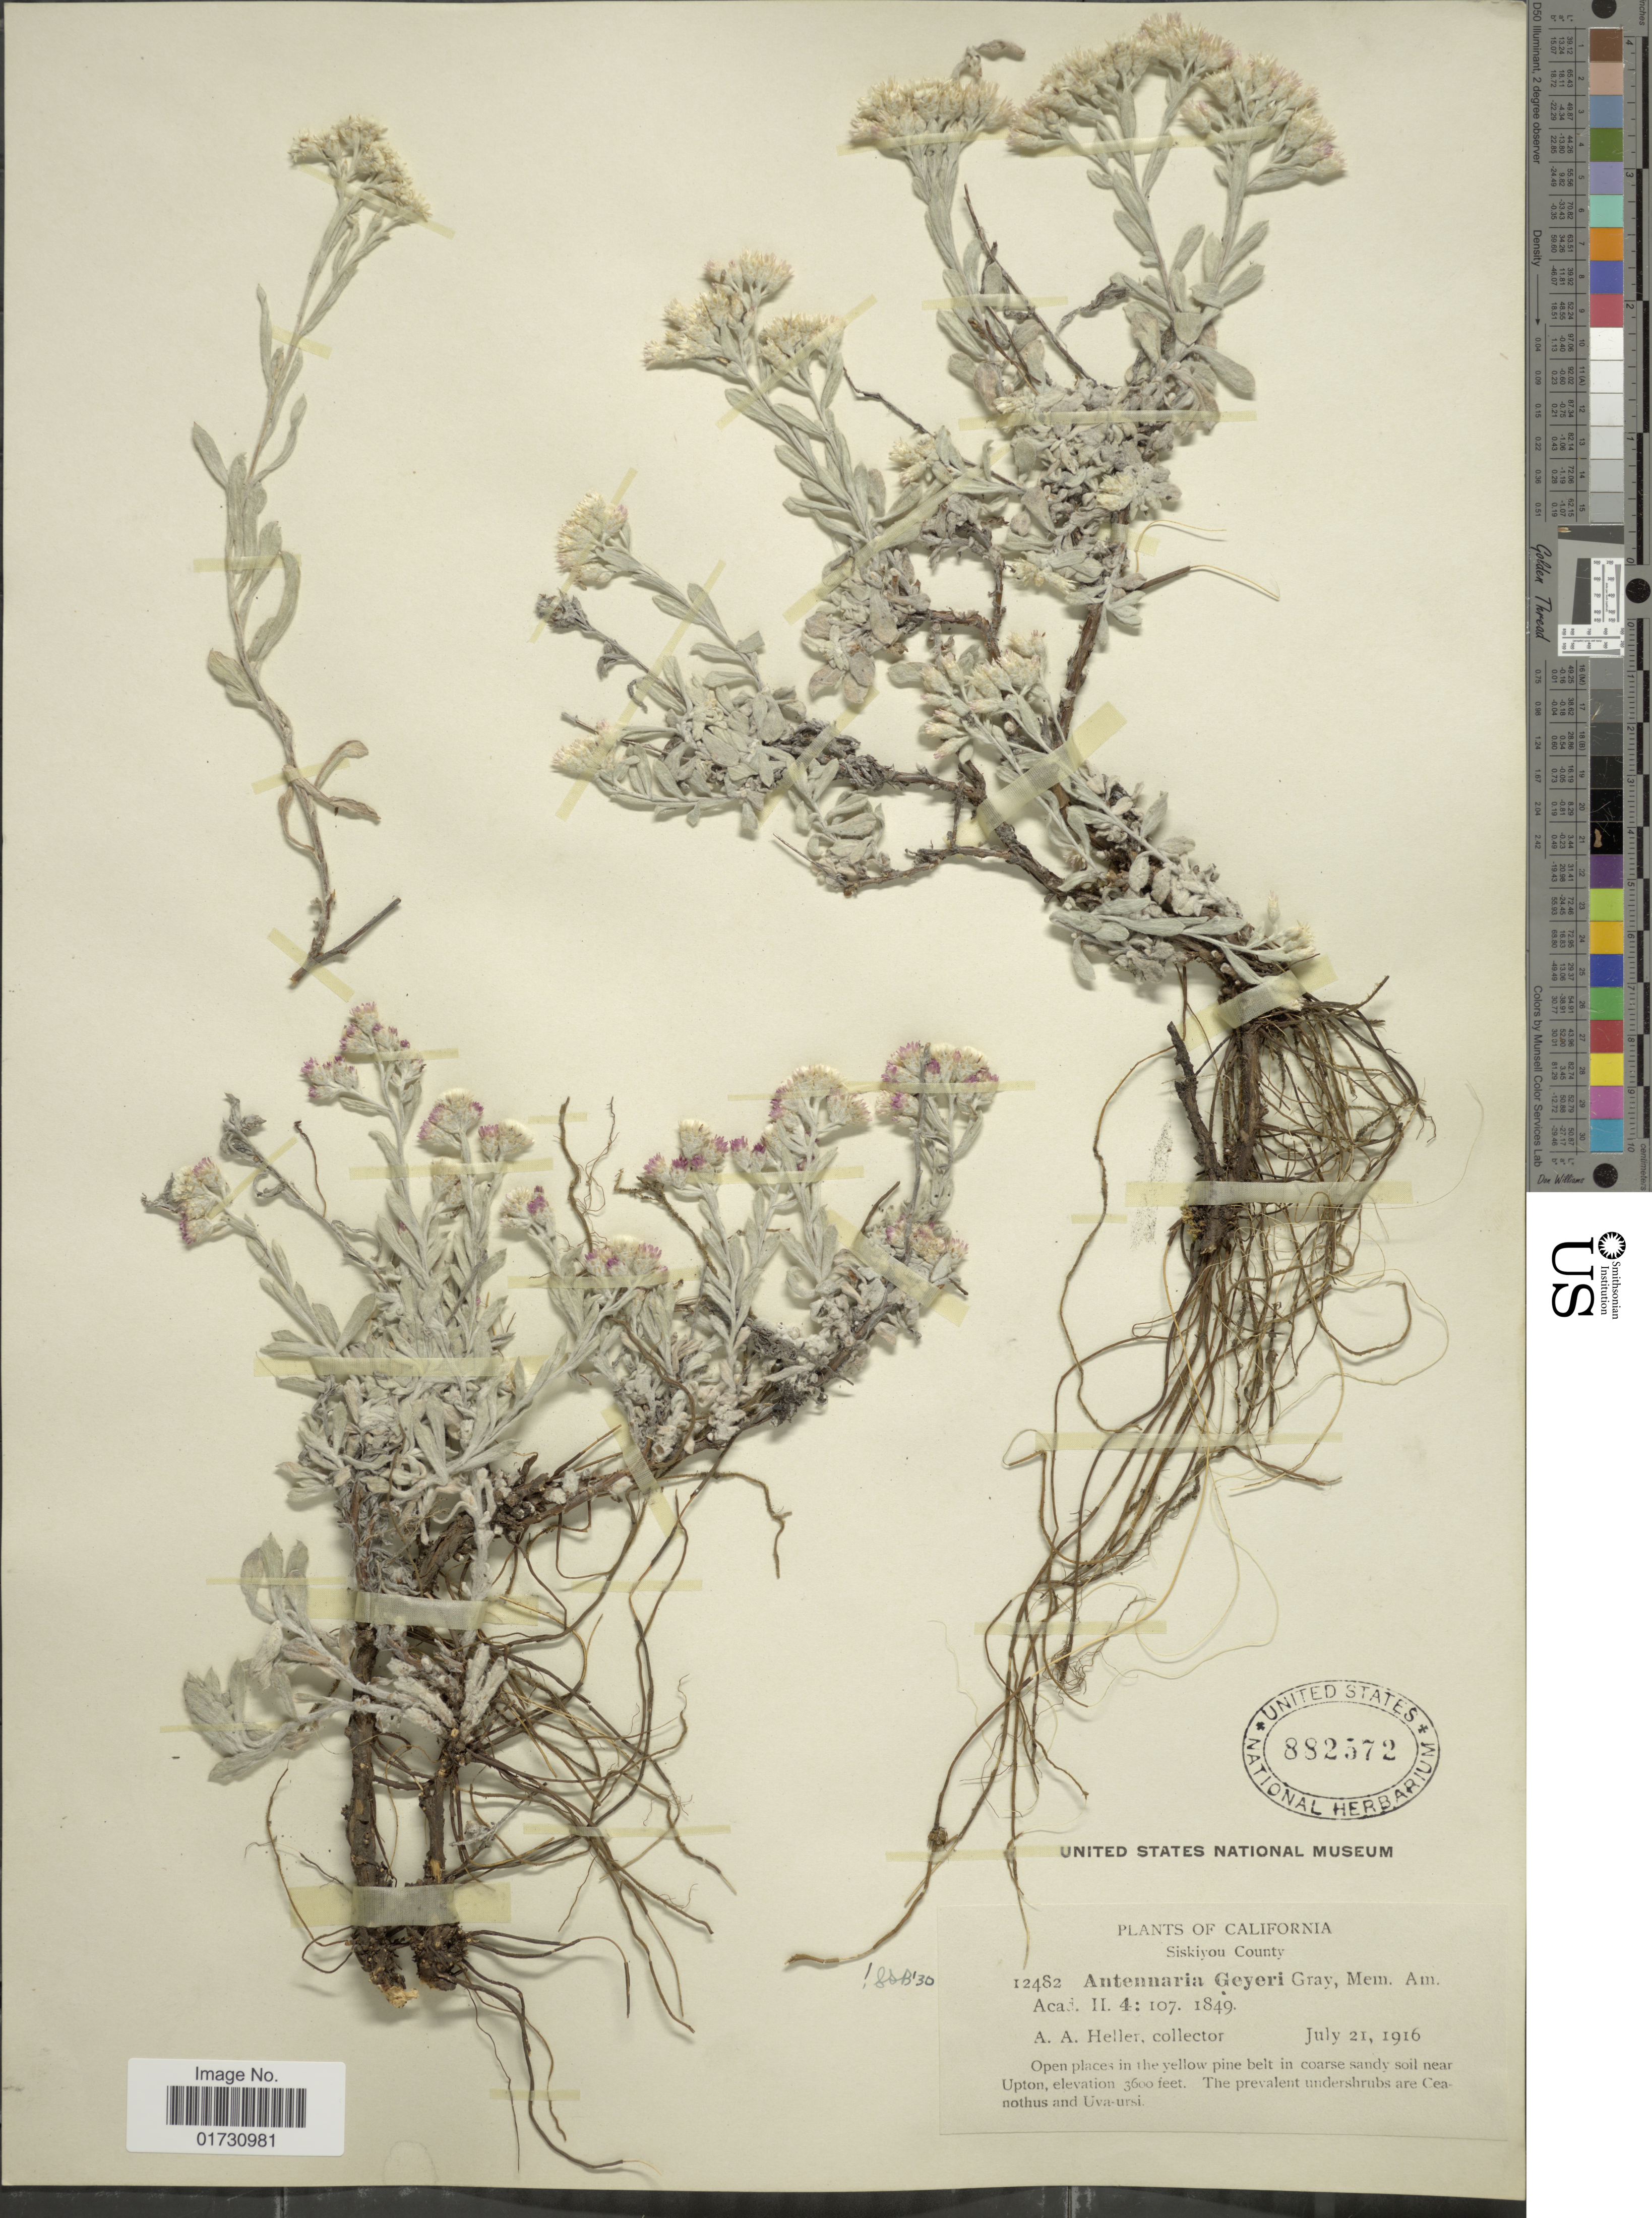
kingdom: Plantae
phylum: Tracheophyta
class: Magnoliopsida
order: Asterales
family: Asteraceae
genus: Antennaria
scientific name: Antennaria geyeri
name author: A. Gray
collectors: A. A. Heller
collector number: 12482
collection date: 1916-07-21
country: United States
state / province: California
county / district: Siskiyou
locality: Siskiyou County, Open places in the yellow pine belt in corase sandy soil near Upton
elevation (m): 1097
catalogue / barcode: US 882572